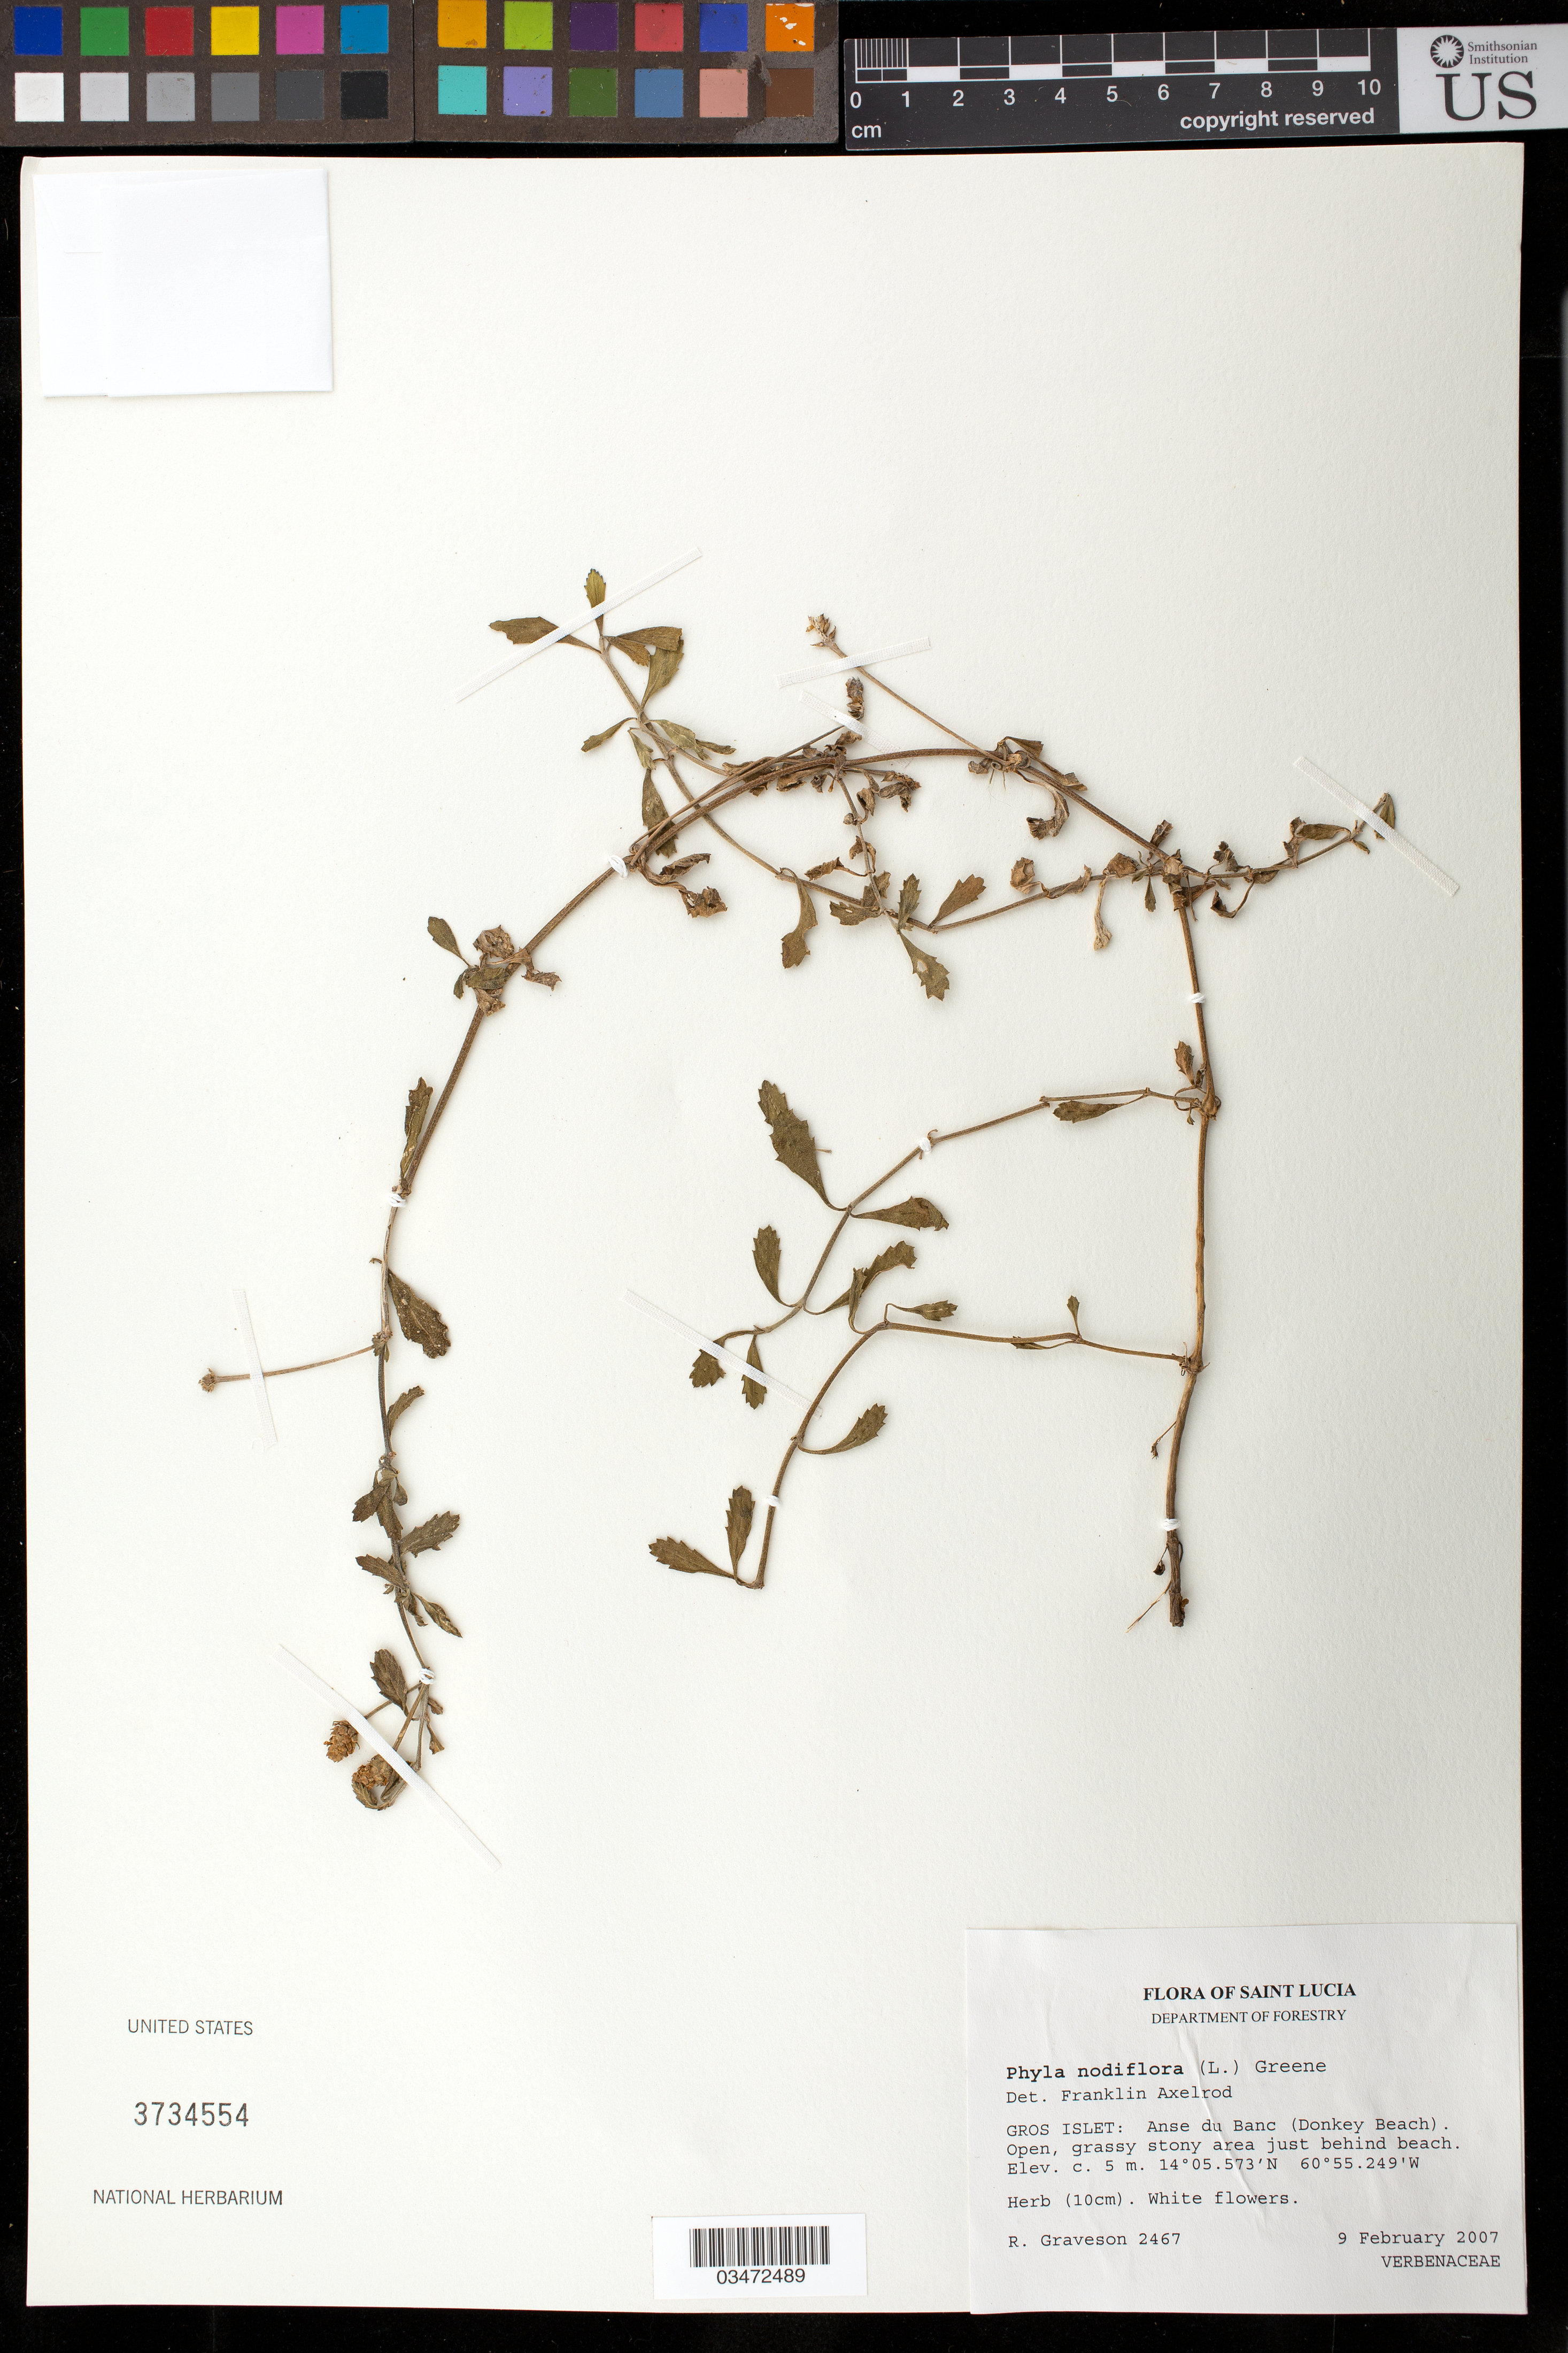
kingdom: Plantae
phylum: Tracheophyta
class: Magnoliopsida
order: Lamiales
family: Verbenaceae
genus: Phyla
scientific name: Phyla nodiflora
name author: (L.) Greene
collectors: R. Graveson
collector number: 2467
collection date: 2007-02-09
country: St. Lucia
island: St. Lucia I.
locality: Gros Islet: Anse du Banc (Donkey Beach)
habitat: Open, grassy stony area just behind beach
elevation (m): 5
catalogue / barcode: US 3734554